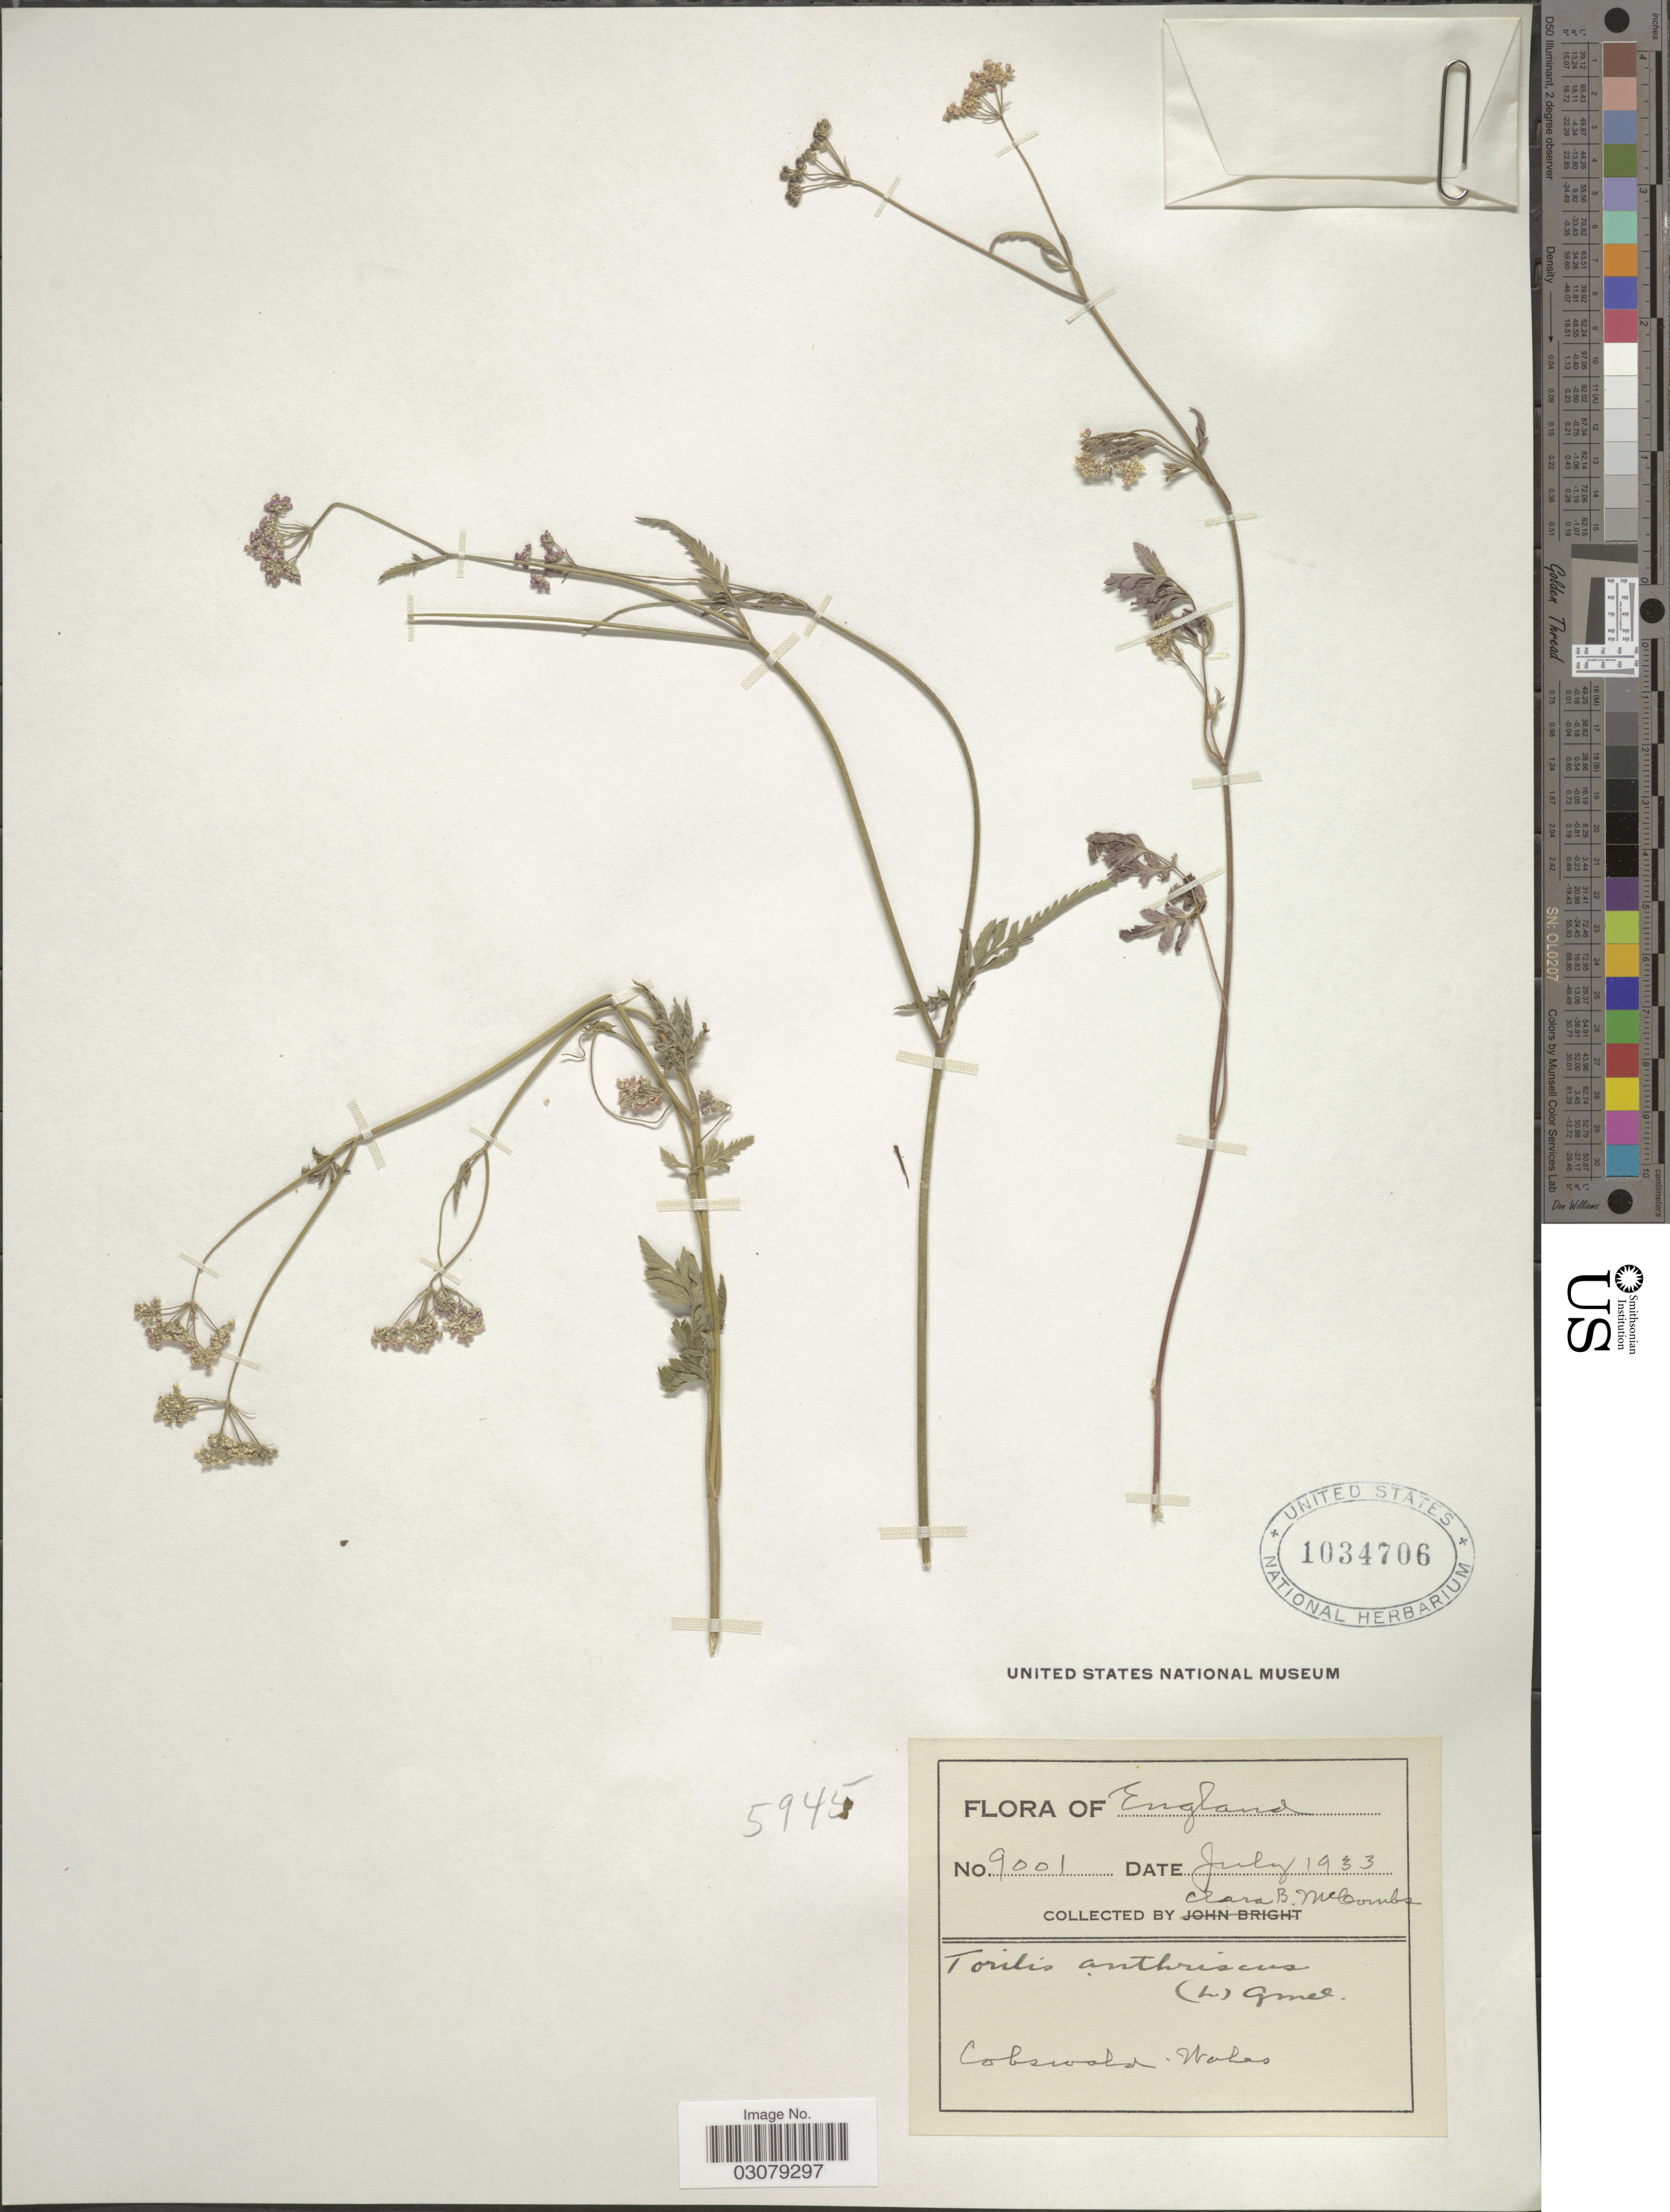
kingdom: Plantae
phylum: Tracheophyta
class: Magnoliopsida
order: Apiales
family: Apiaceae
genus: Torilis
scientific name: Torilis japonica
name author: (Houtt.) DC.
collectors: C. McCombs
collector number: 9001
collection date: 1933-07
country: United Kingdom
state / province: Wales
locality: Cotswolds, Wales.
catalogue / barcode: US 1034706